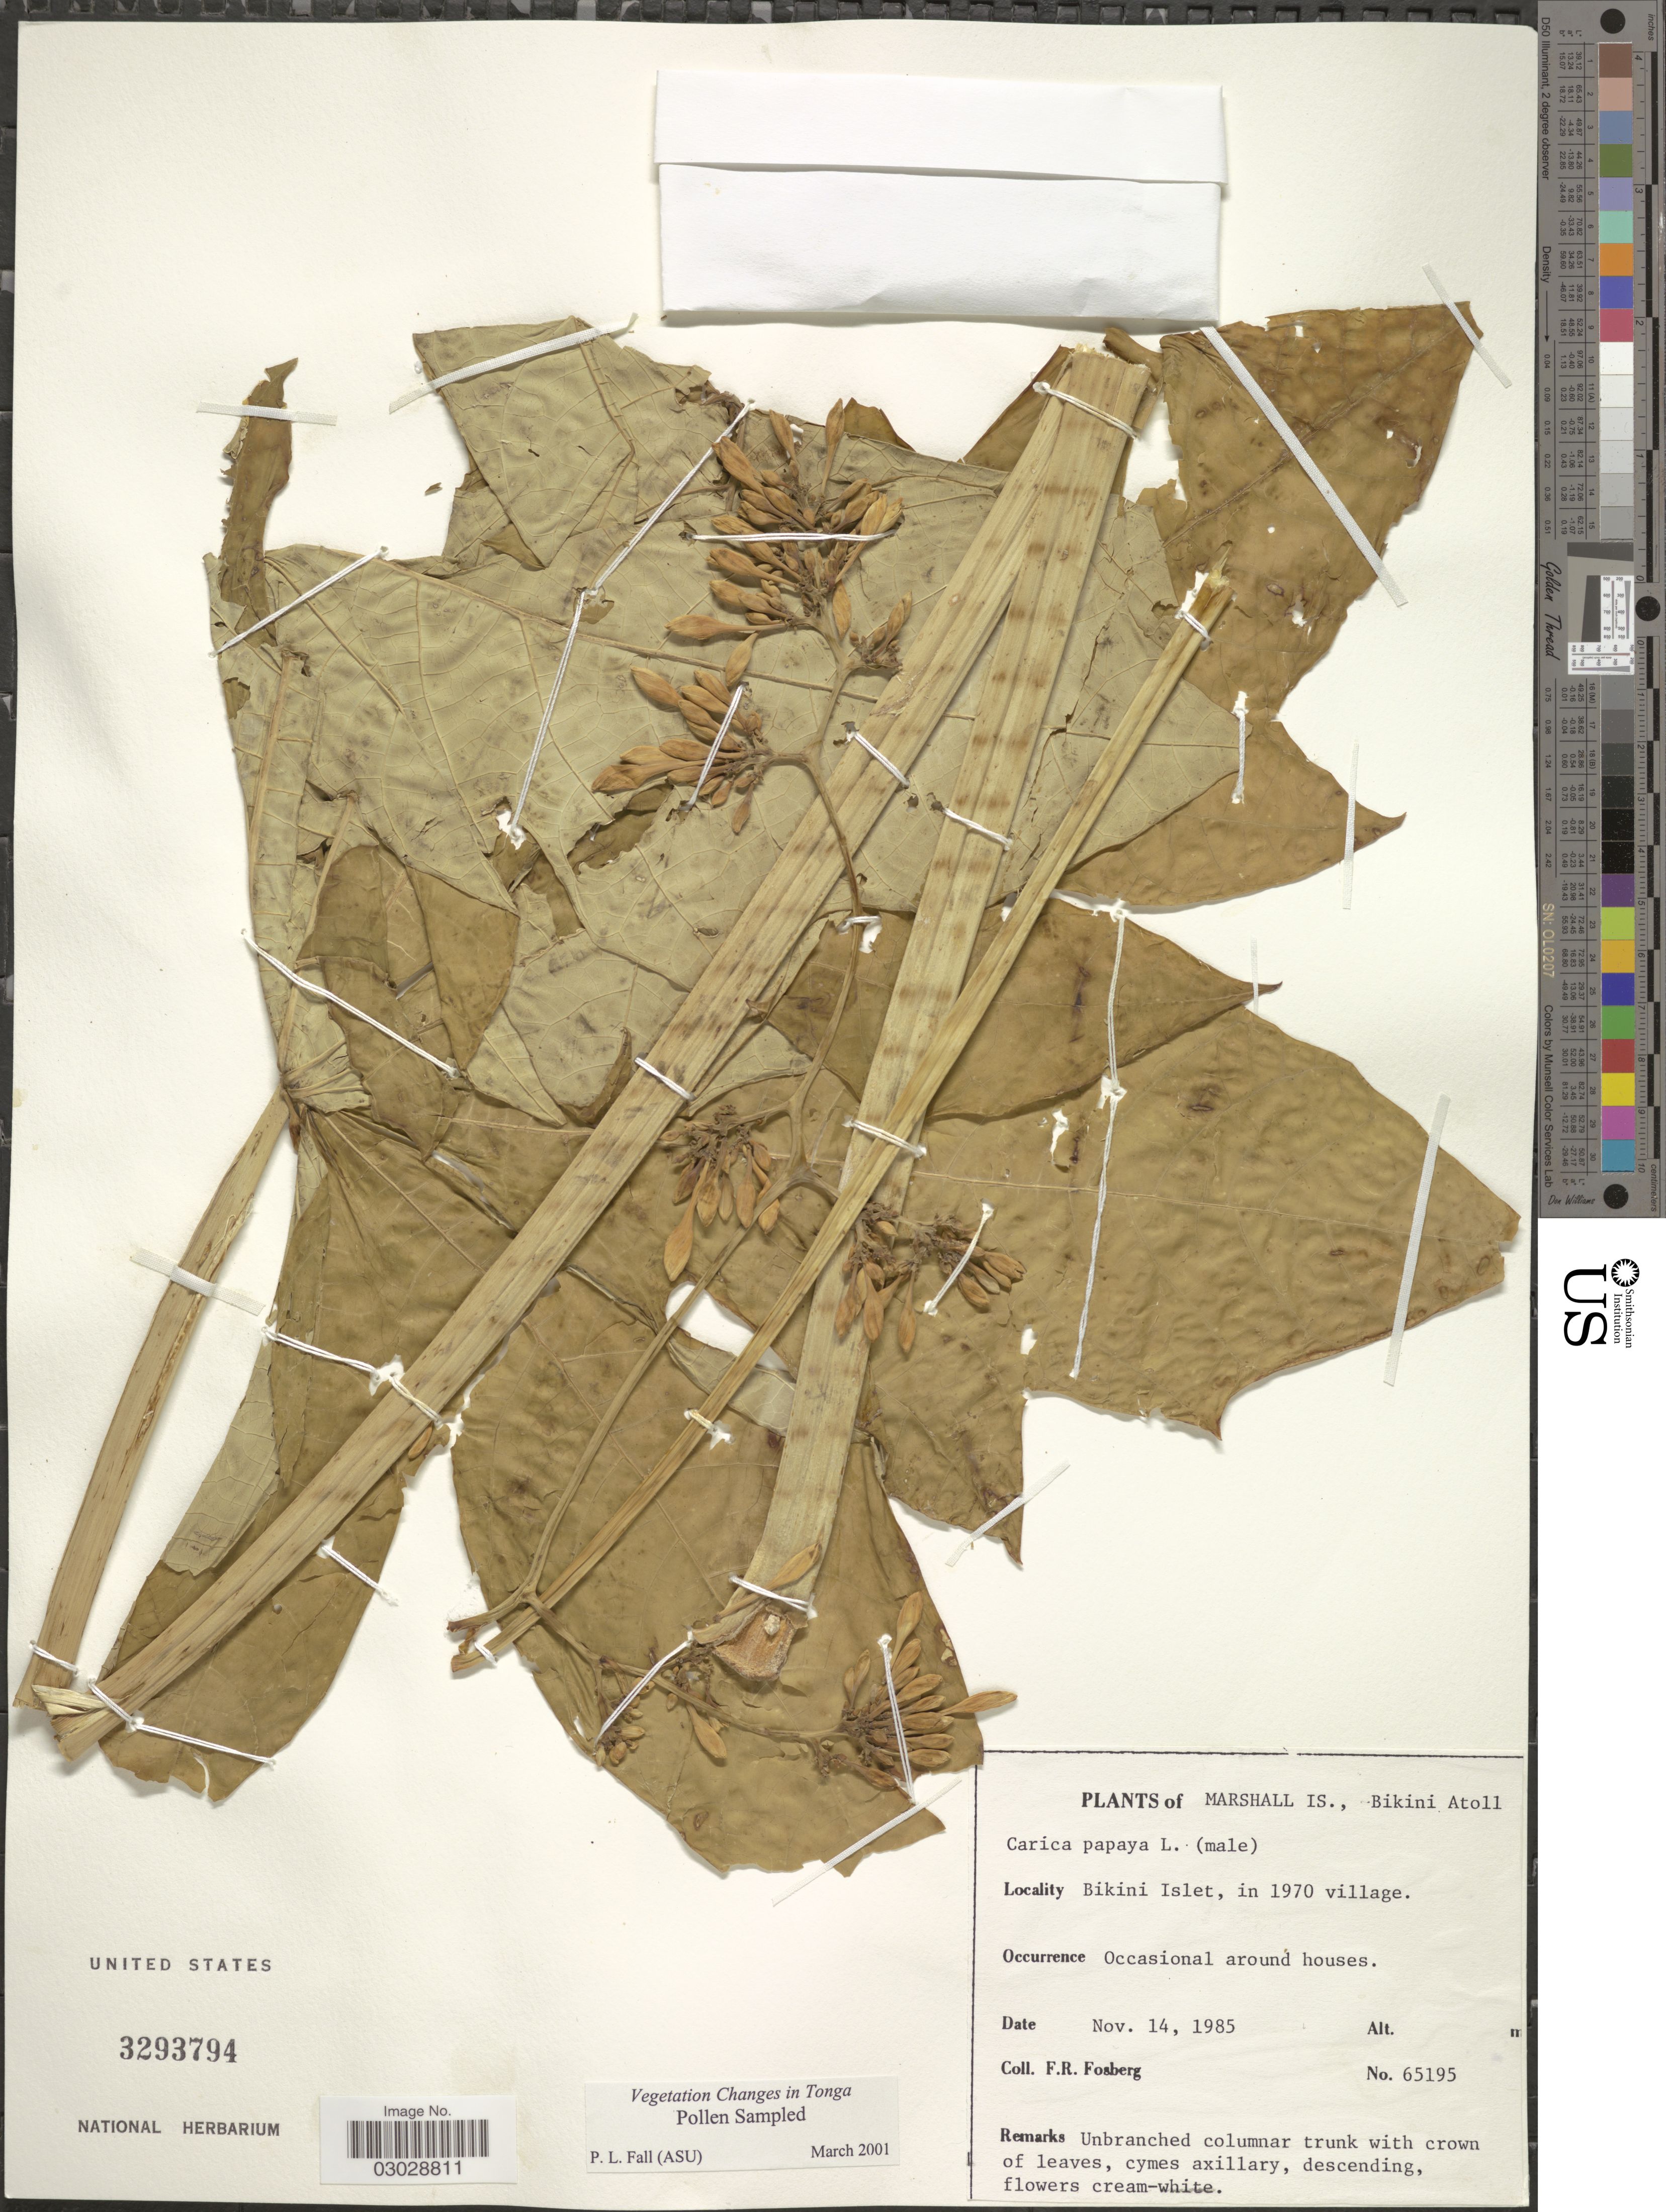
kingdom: Plantae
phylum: Tracheophyta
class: Magnoliopsida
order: Brassicales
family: Caricaceae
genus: Carica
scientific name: Carica papaya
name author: L.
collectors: F. R. Fosberg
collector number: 65195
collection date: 1985-11-14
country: Marshall Islands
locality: Bikini Atoll. Bikini Islet, in 1970 village.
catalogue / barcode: US 3293794